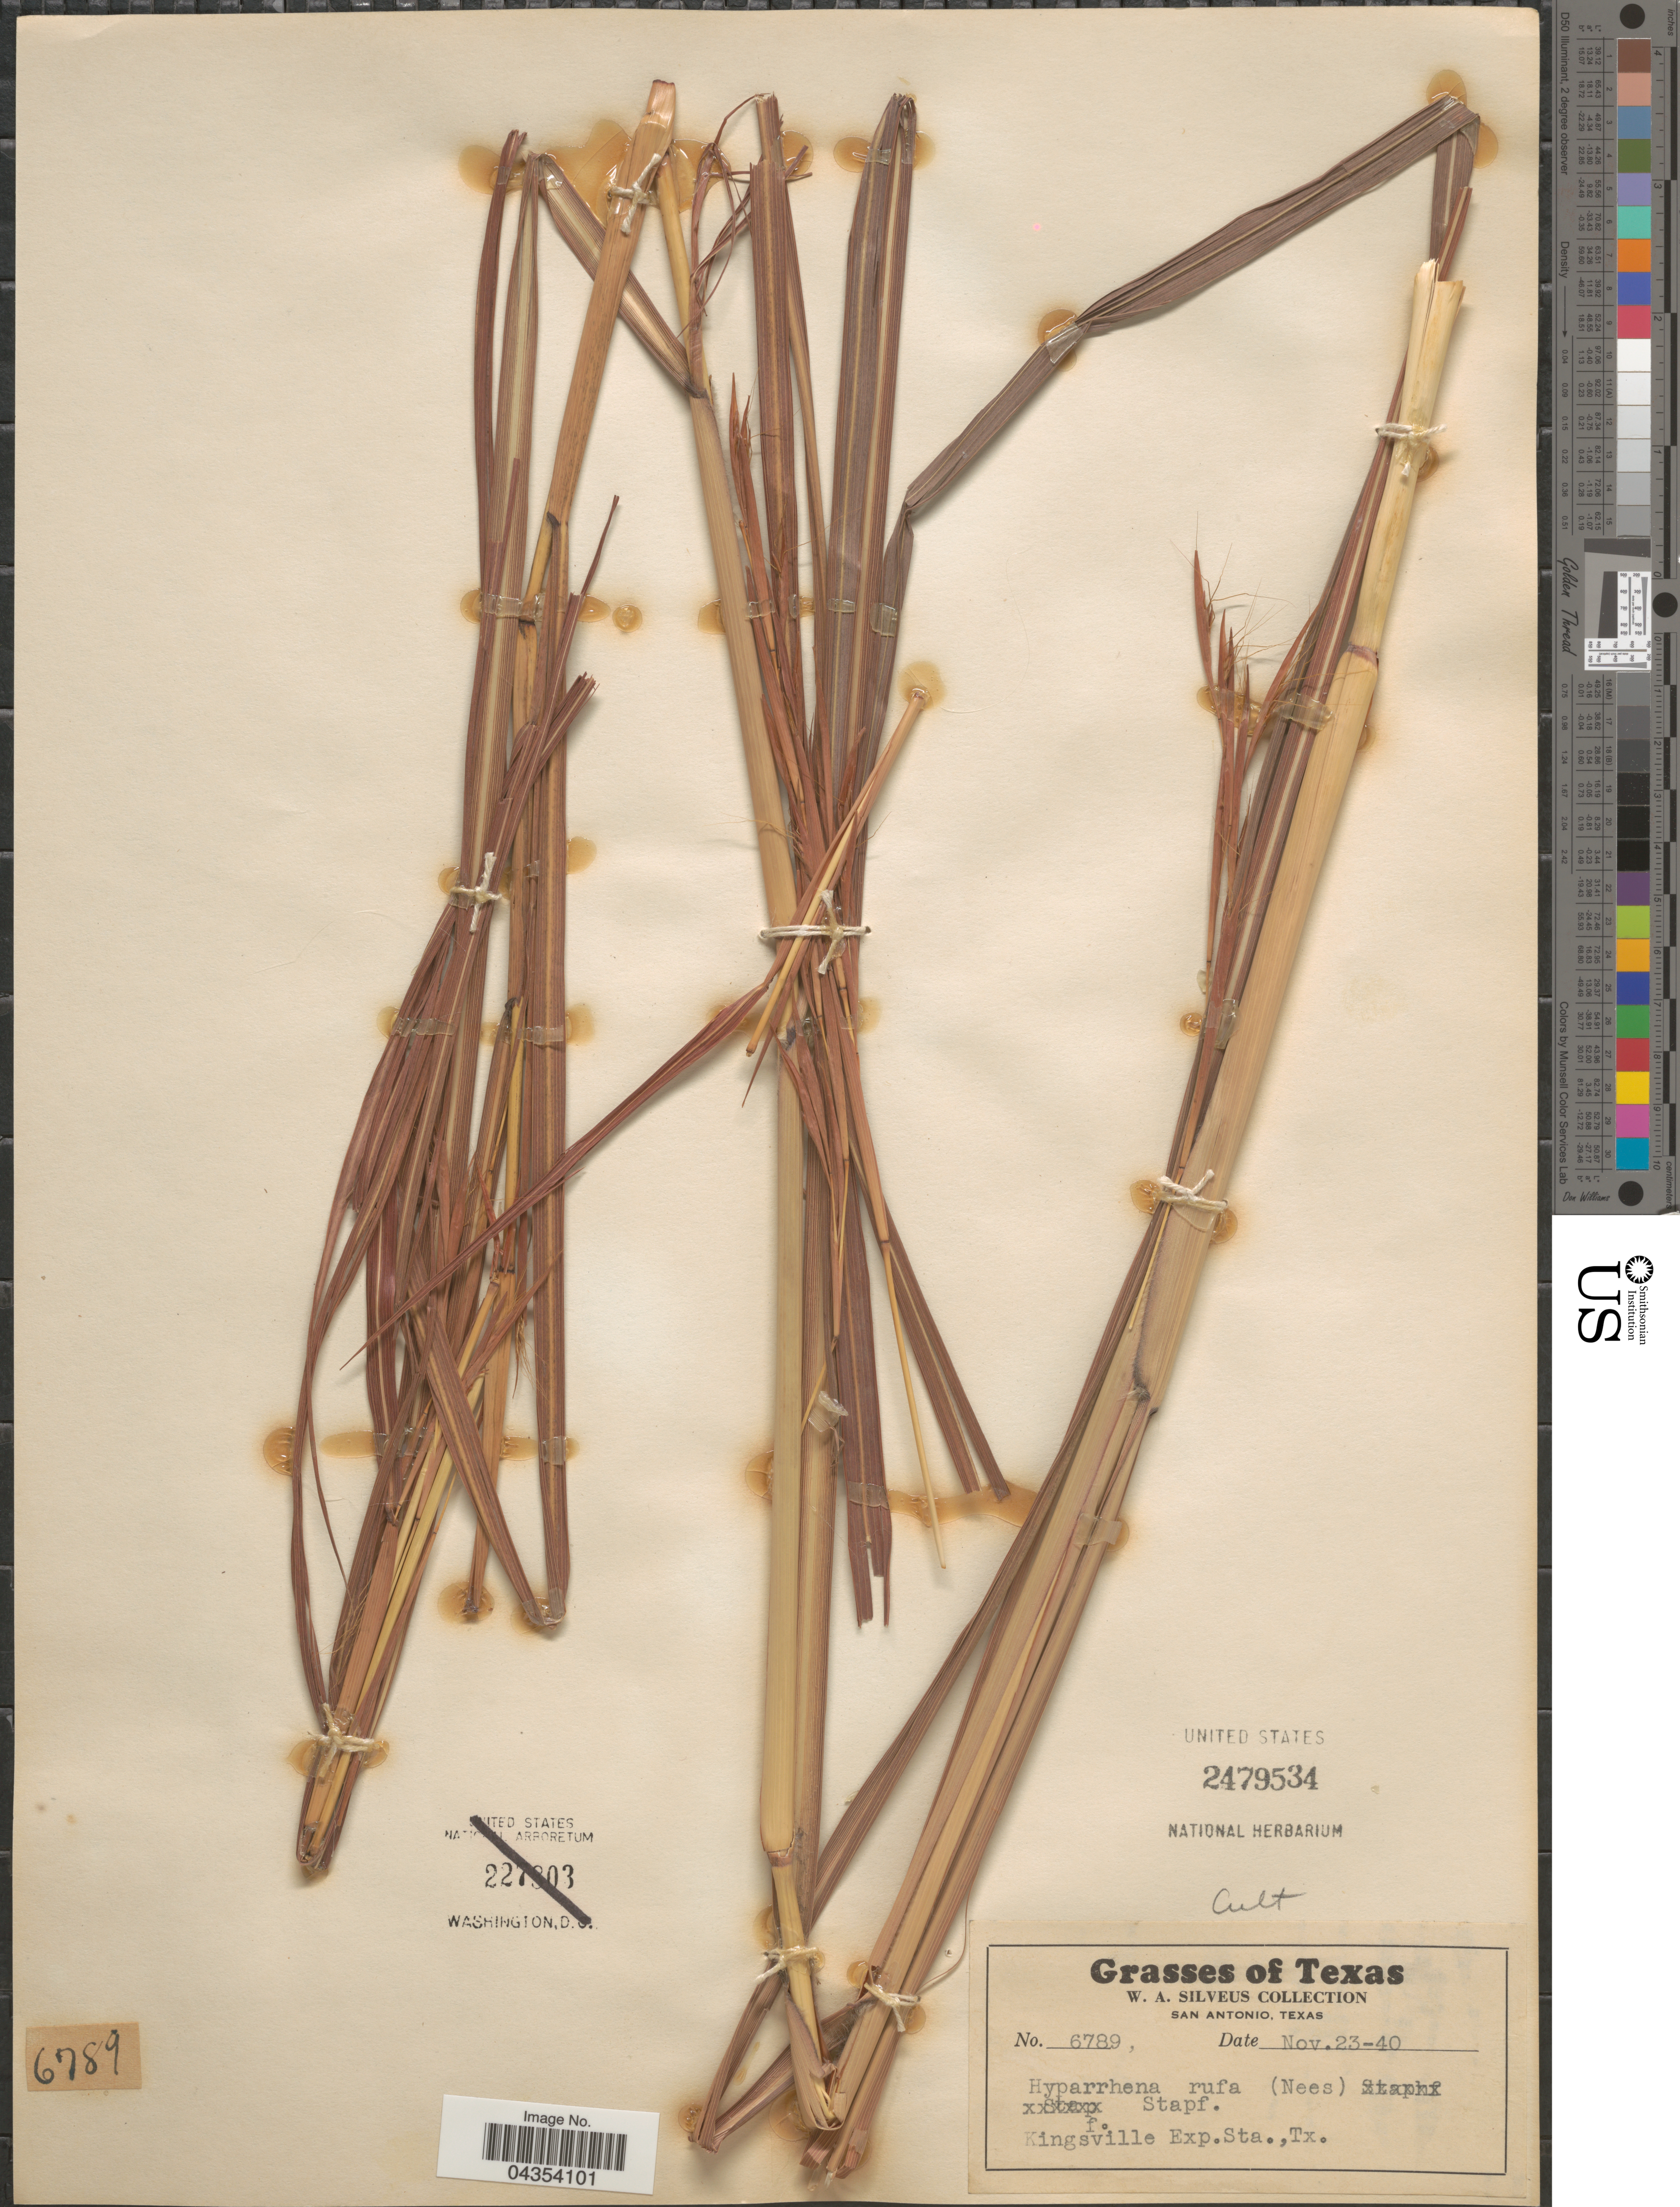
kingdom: Plantae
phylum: Tracheophyta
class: Liliopsida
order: Poales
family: Poaceae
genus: Hyparrhenia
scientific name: Hyparrhenia rufa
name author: (Nees) Stapf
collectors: W. Silveus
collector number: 6789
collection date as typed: Transcribed d/m/y: 23/11/40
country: United States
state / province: Texas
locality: Kingsville Exp. Sta.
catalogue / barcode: US 2479534